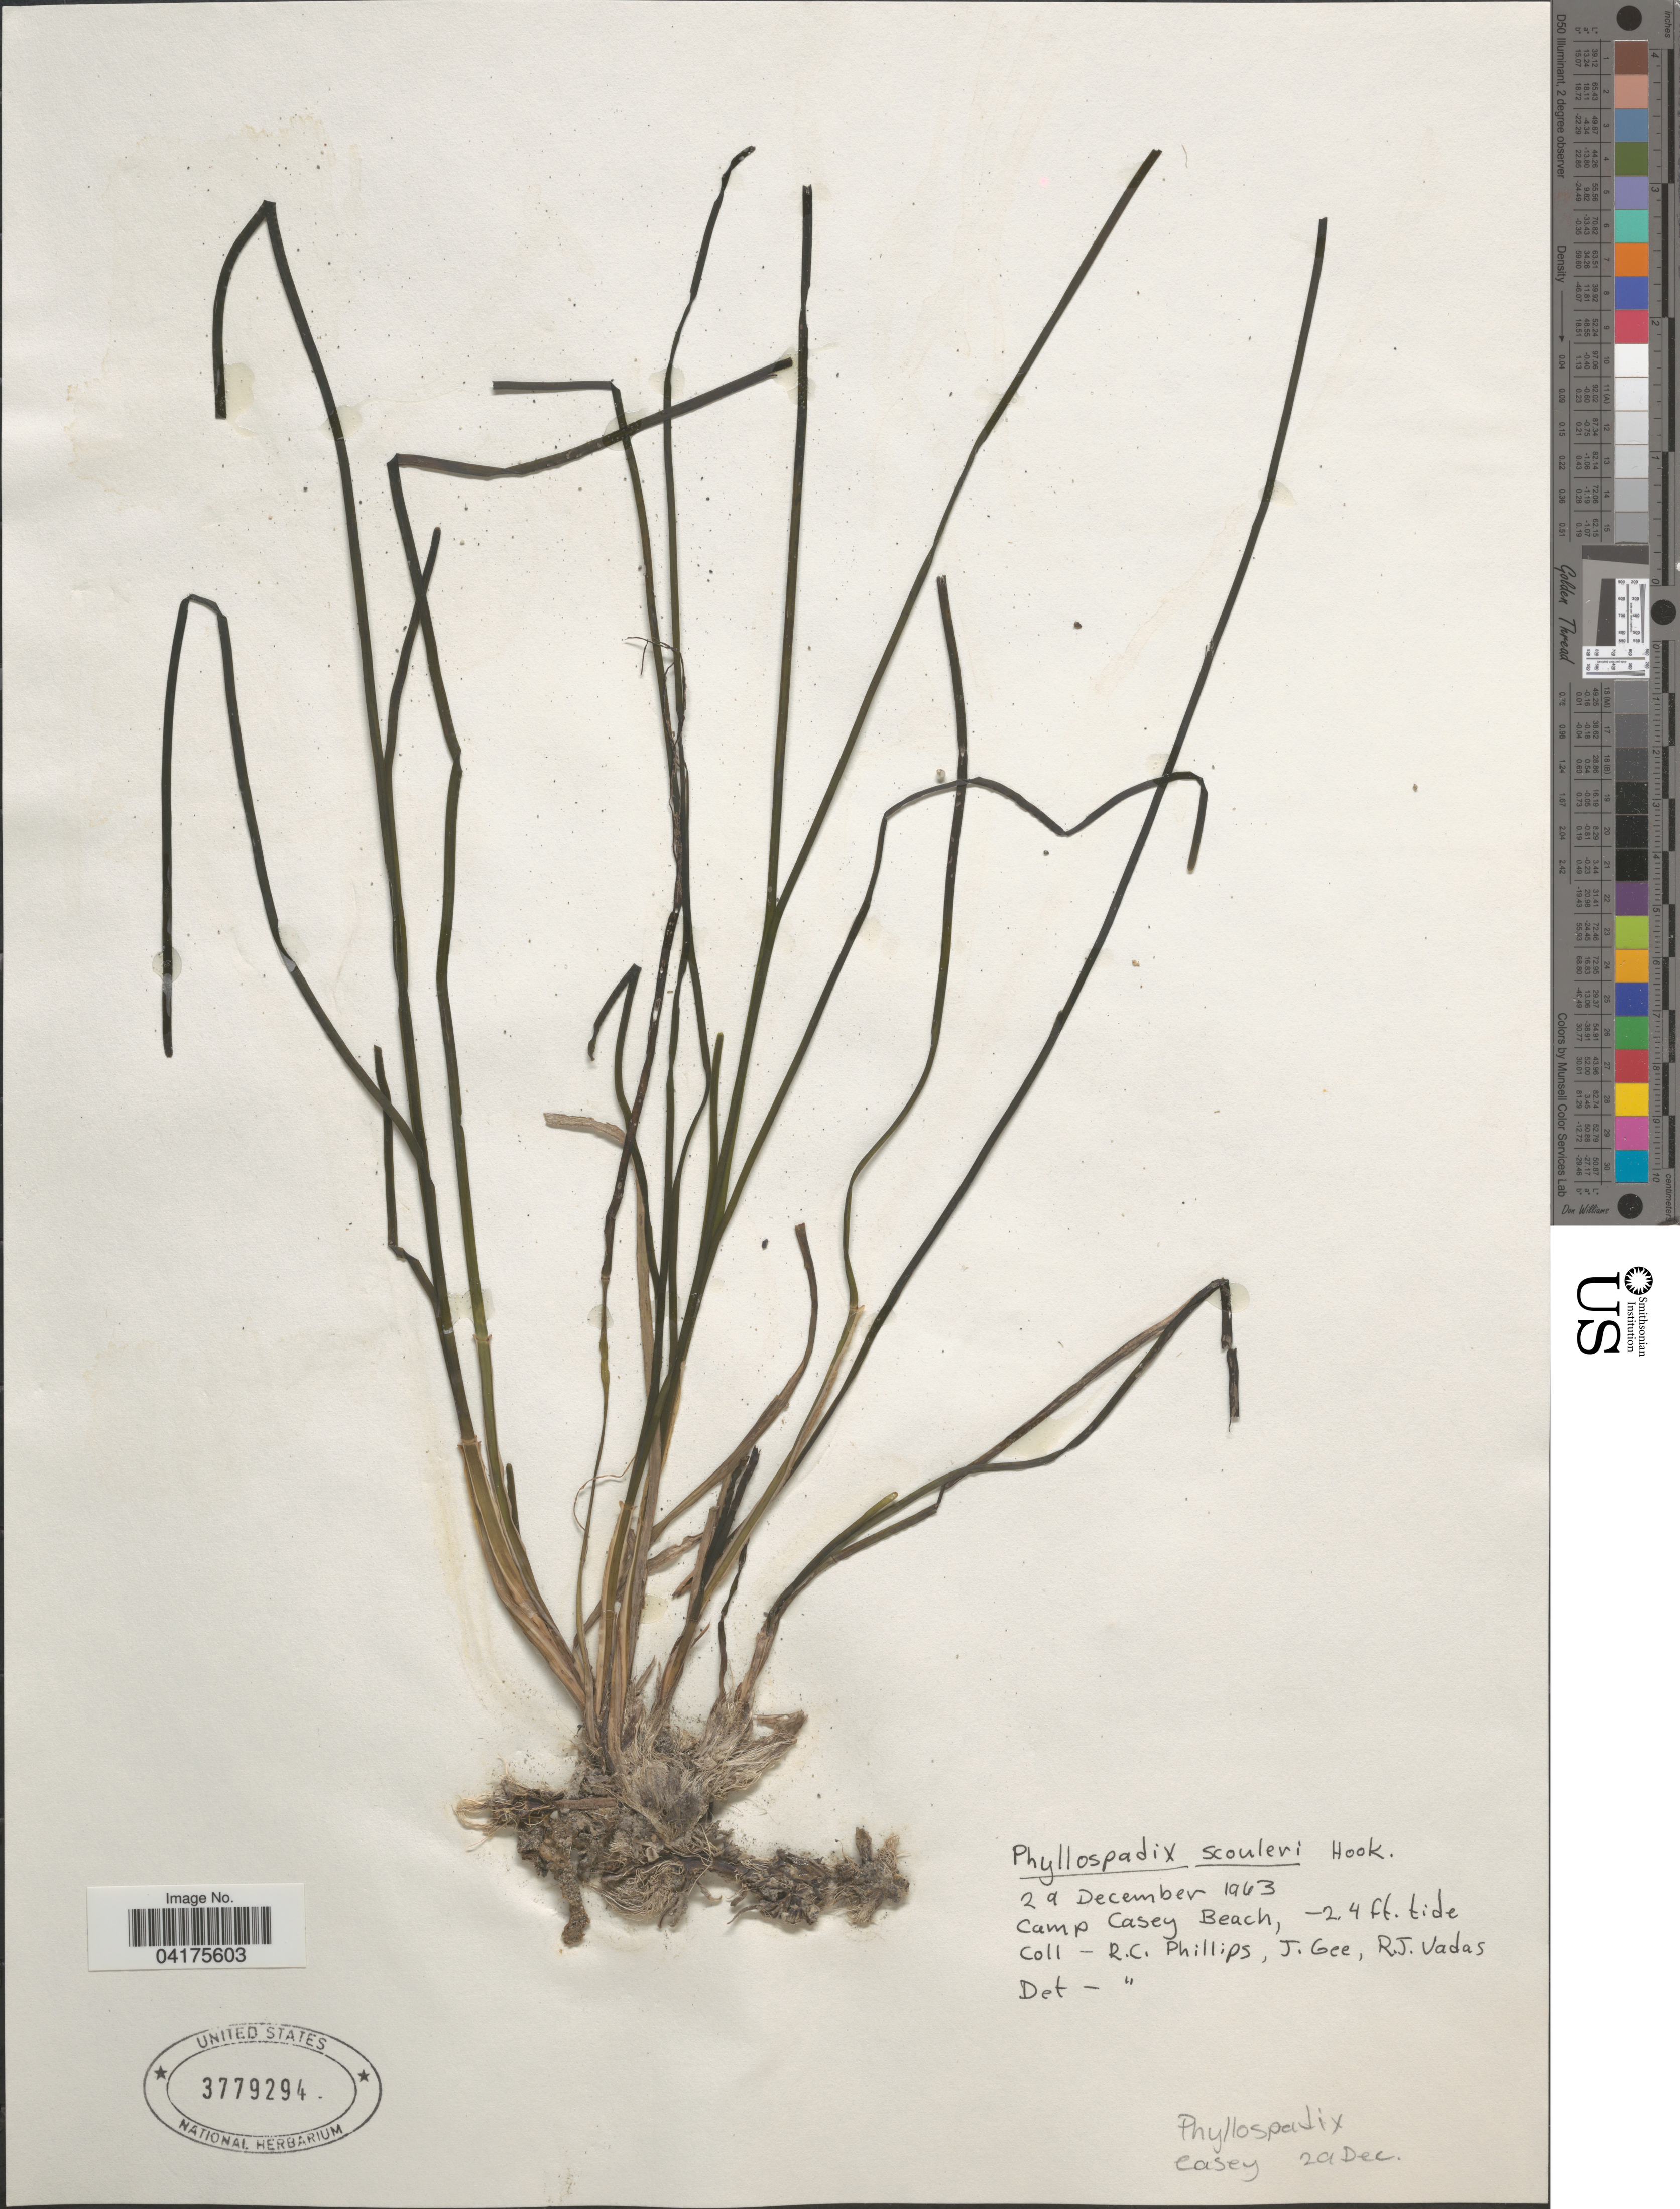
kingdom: Plantae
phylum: Tracheophyta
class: Liliopsida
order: Alismatales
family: Zosteraceae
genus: Phyllospadix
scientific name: Phyllospadix scouleri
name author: Hook.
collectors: R. C. Phillips, J. Gee & R. Vadas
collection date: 1963-12-29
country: United States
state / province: Washington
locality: Camp Casey Beach.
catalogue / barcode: US 3779294